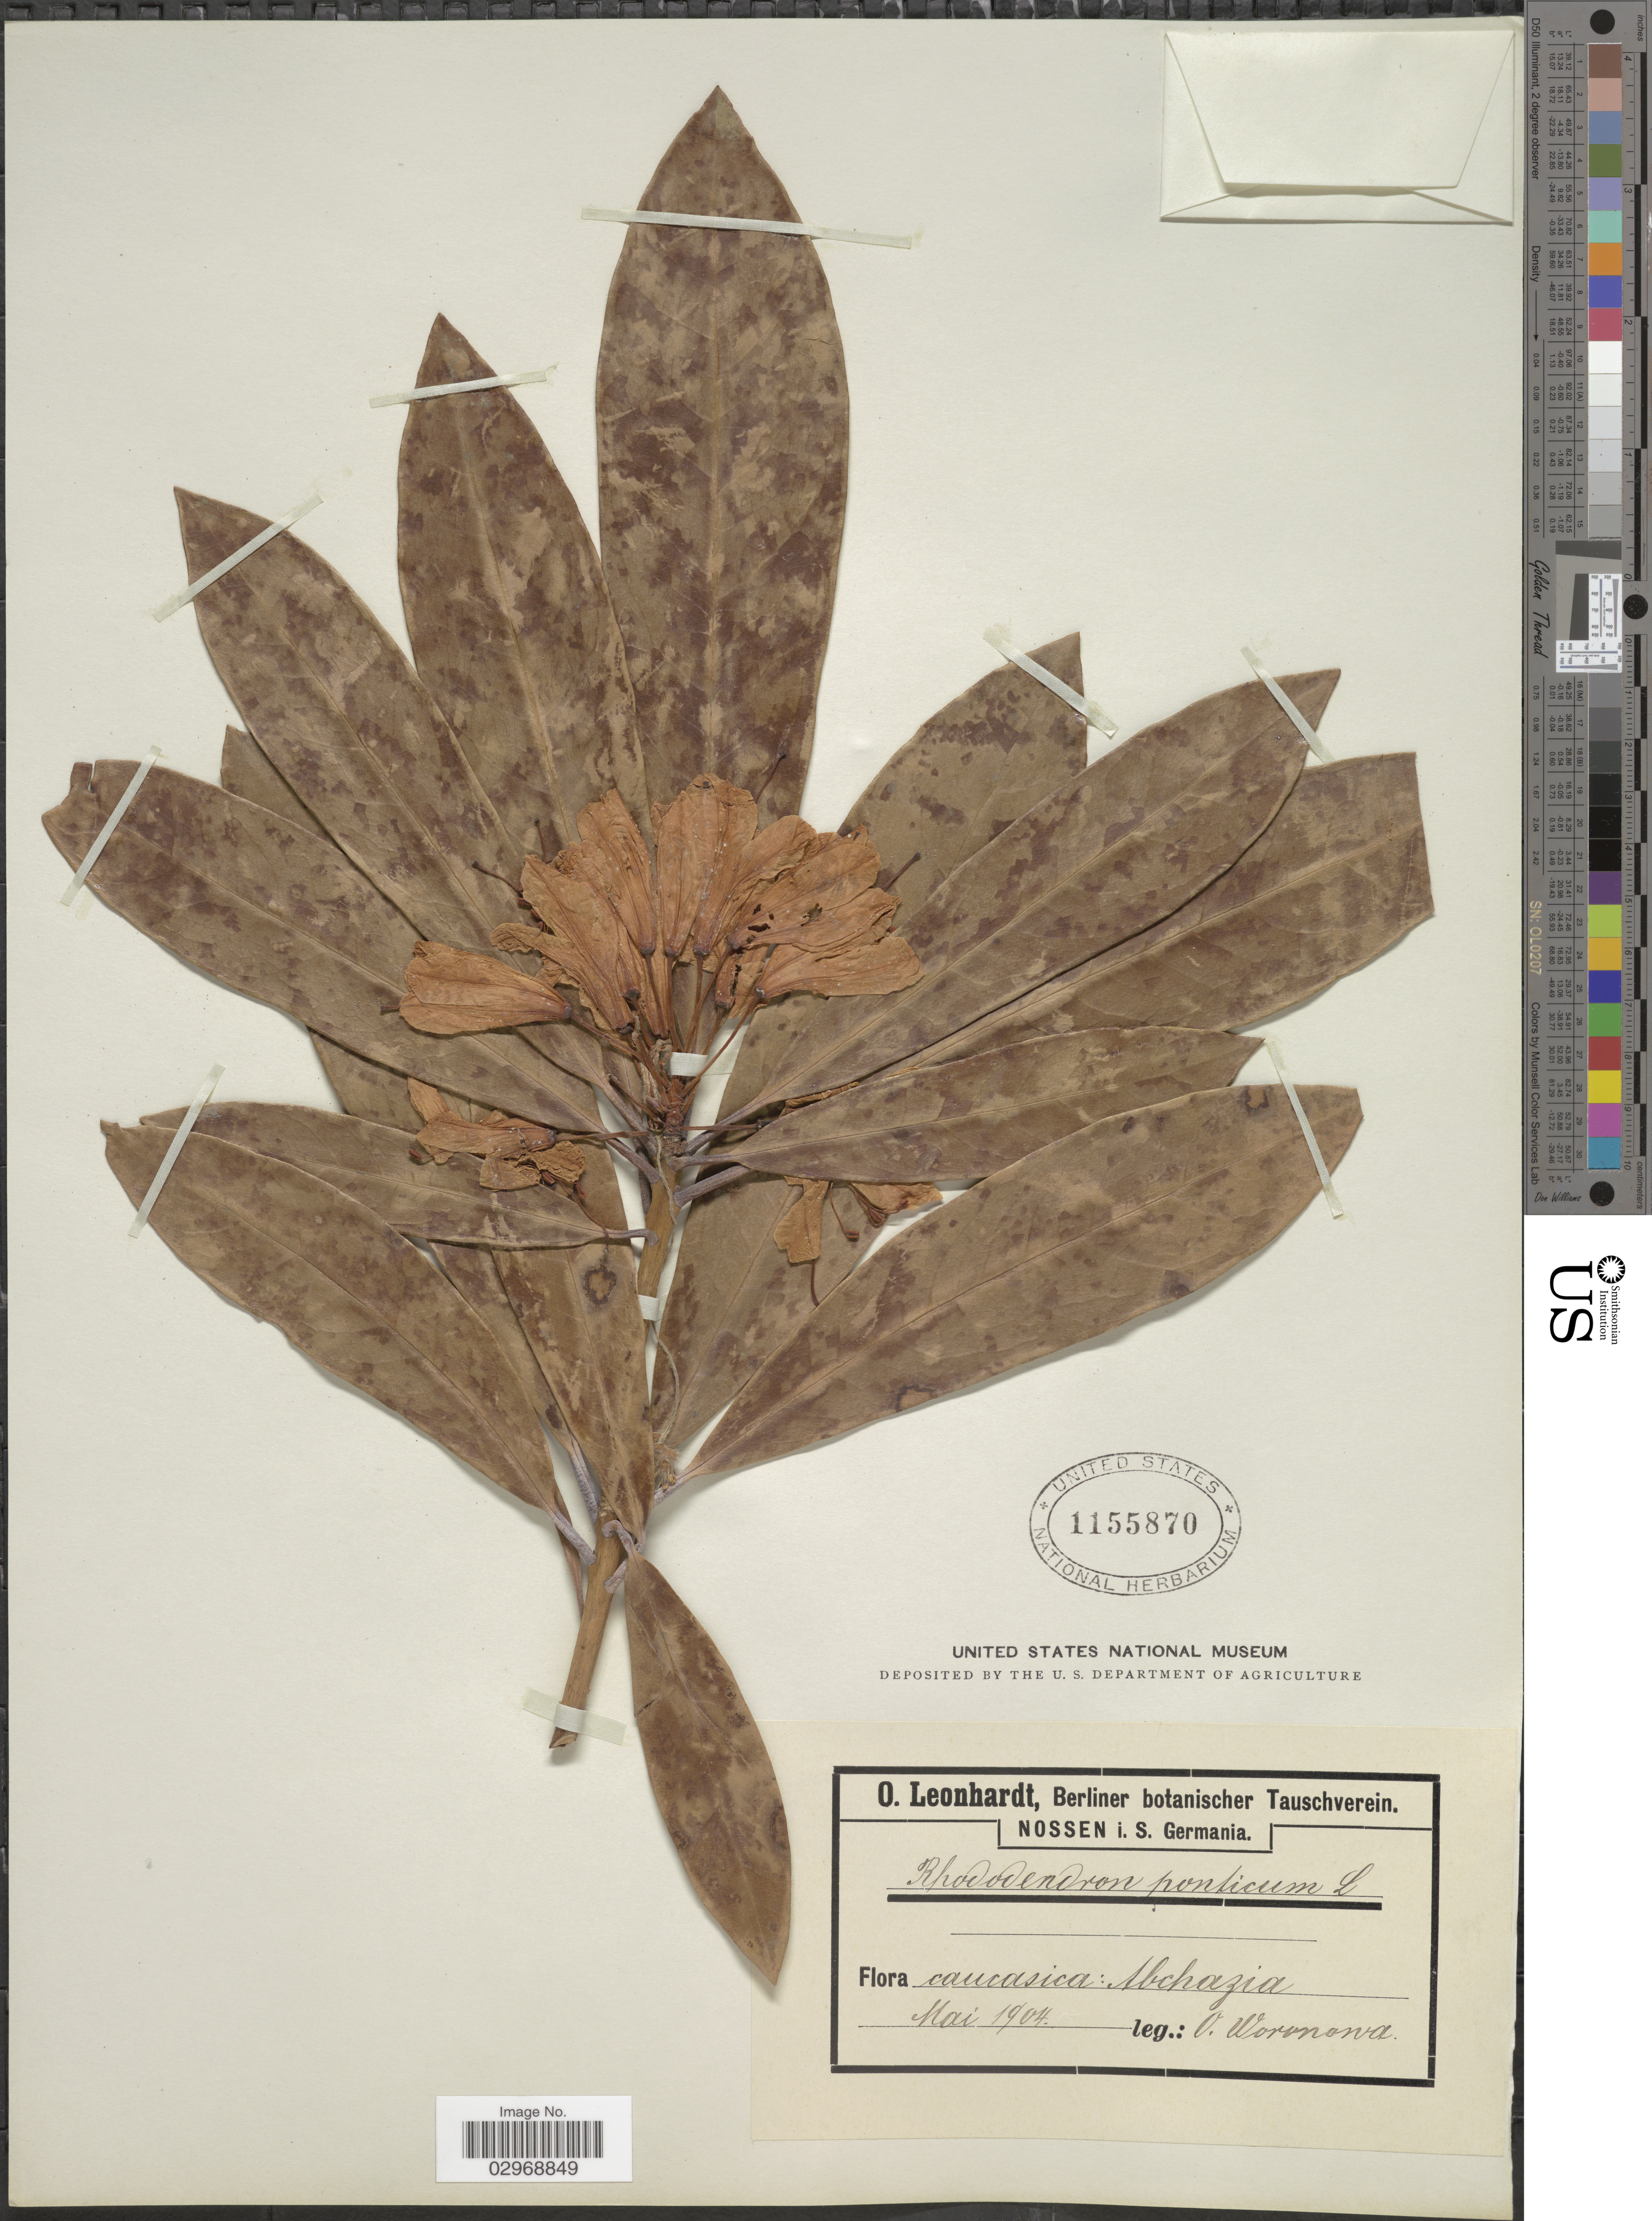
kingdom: Plantae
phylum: Tracheophyta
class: Magnoliopsida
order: Ericales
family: Ericaceae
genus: Rhododendron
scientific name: Rhododendron ponticum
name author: L.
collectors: O. Woronowa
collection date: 1904-05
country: Georgia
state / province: Abkhazia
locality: Caucasica: Abchazia.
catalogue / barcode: US 1155870